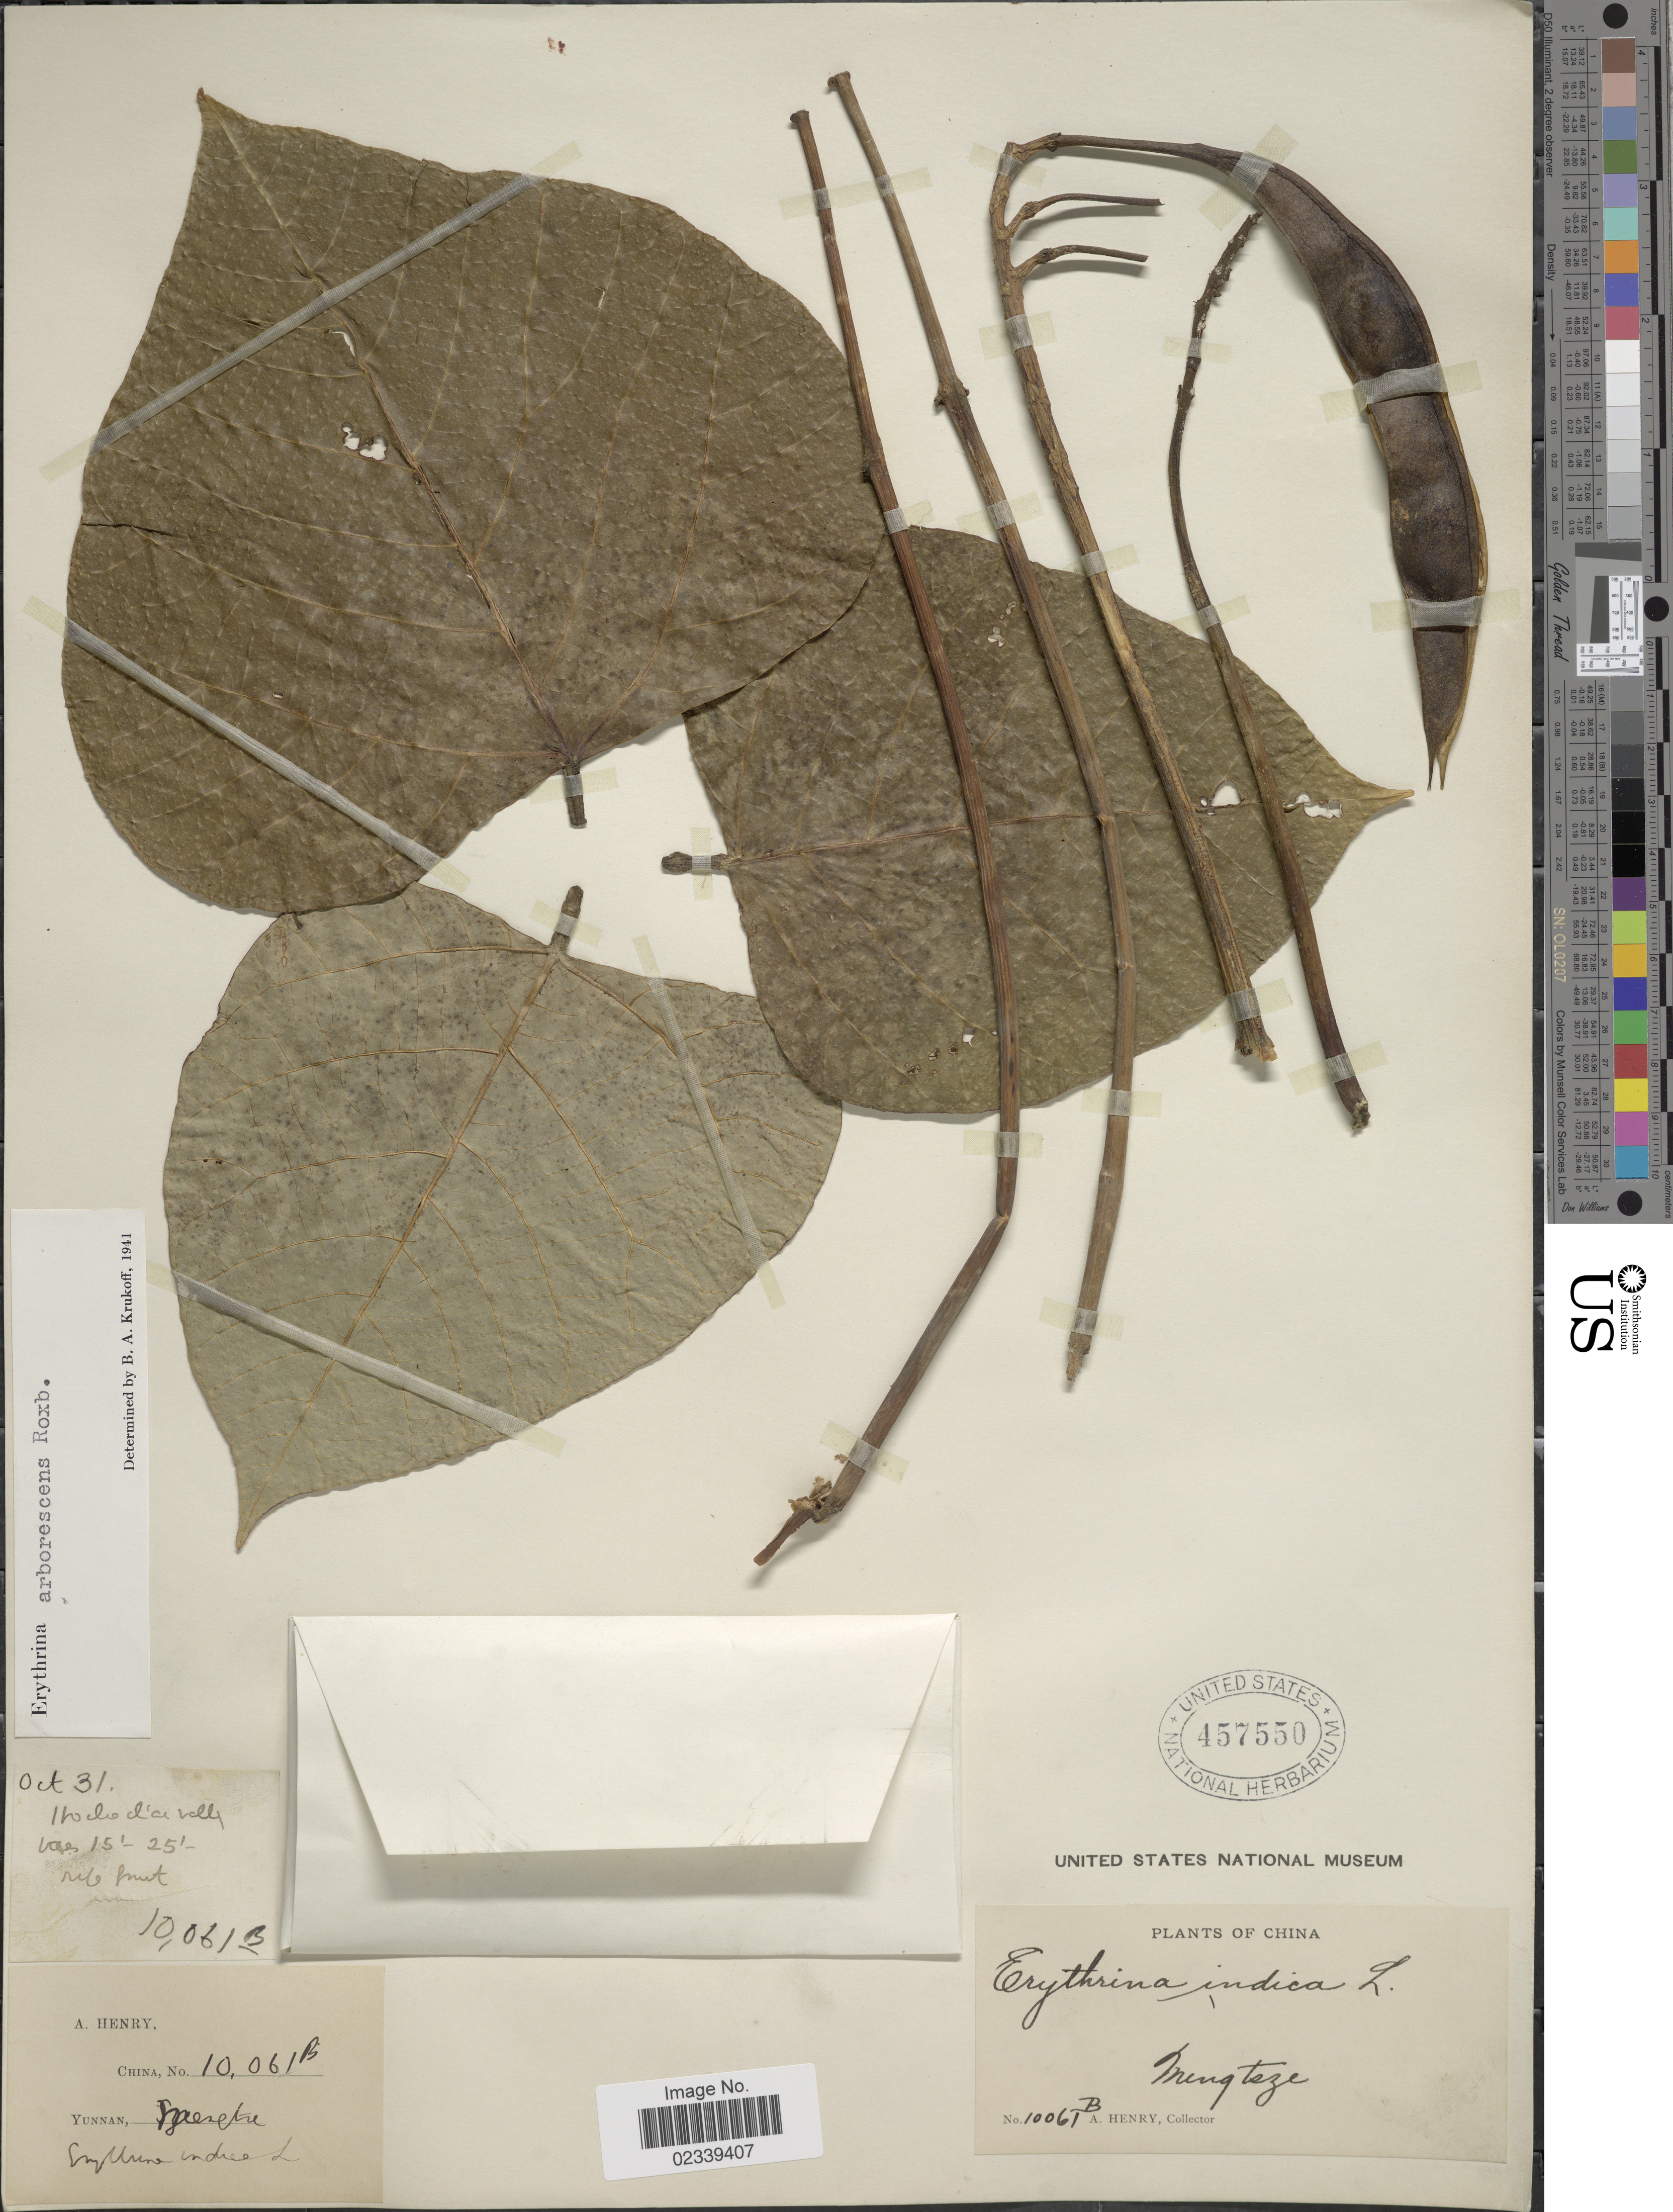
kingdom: Plantae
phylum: Tracheophyta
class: Magnoliopsida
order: Fabales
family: Fabaceae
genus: Erythrina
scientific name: Erythrina arborescens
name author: Roxb.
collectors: A. Henry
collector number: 10061 B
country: China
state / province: Yunnan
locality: Mengtze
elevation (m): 5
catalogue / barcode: US 457550